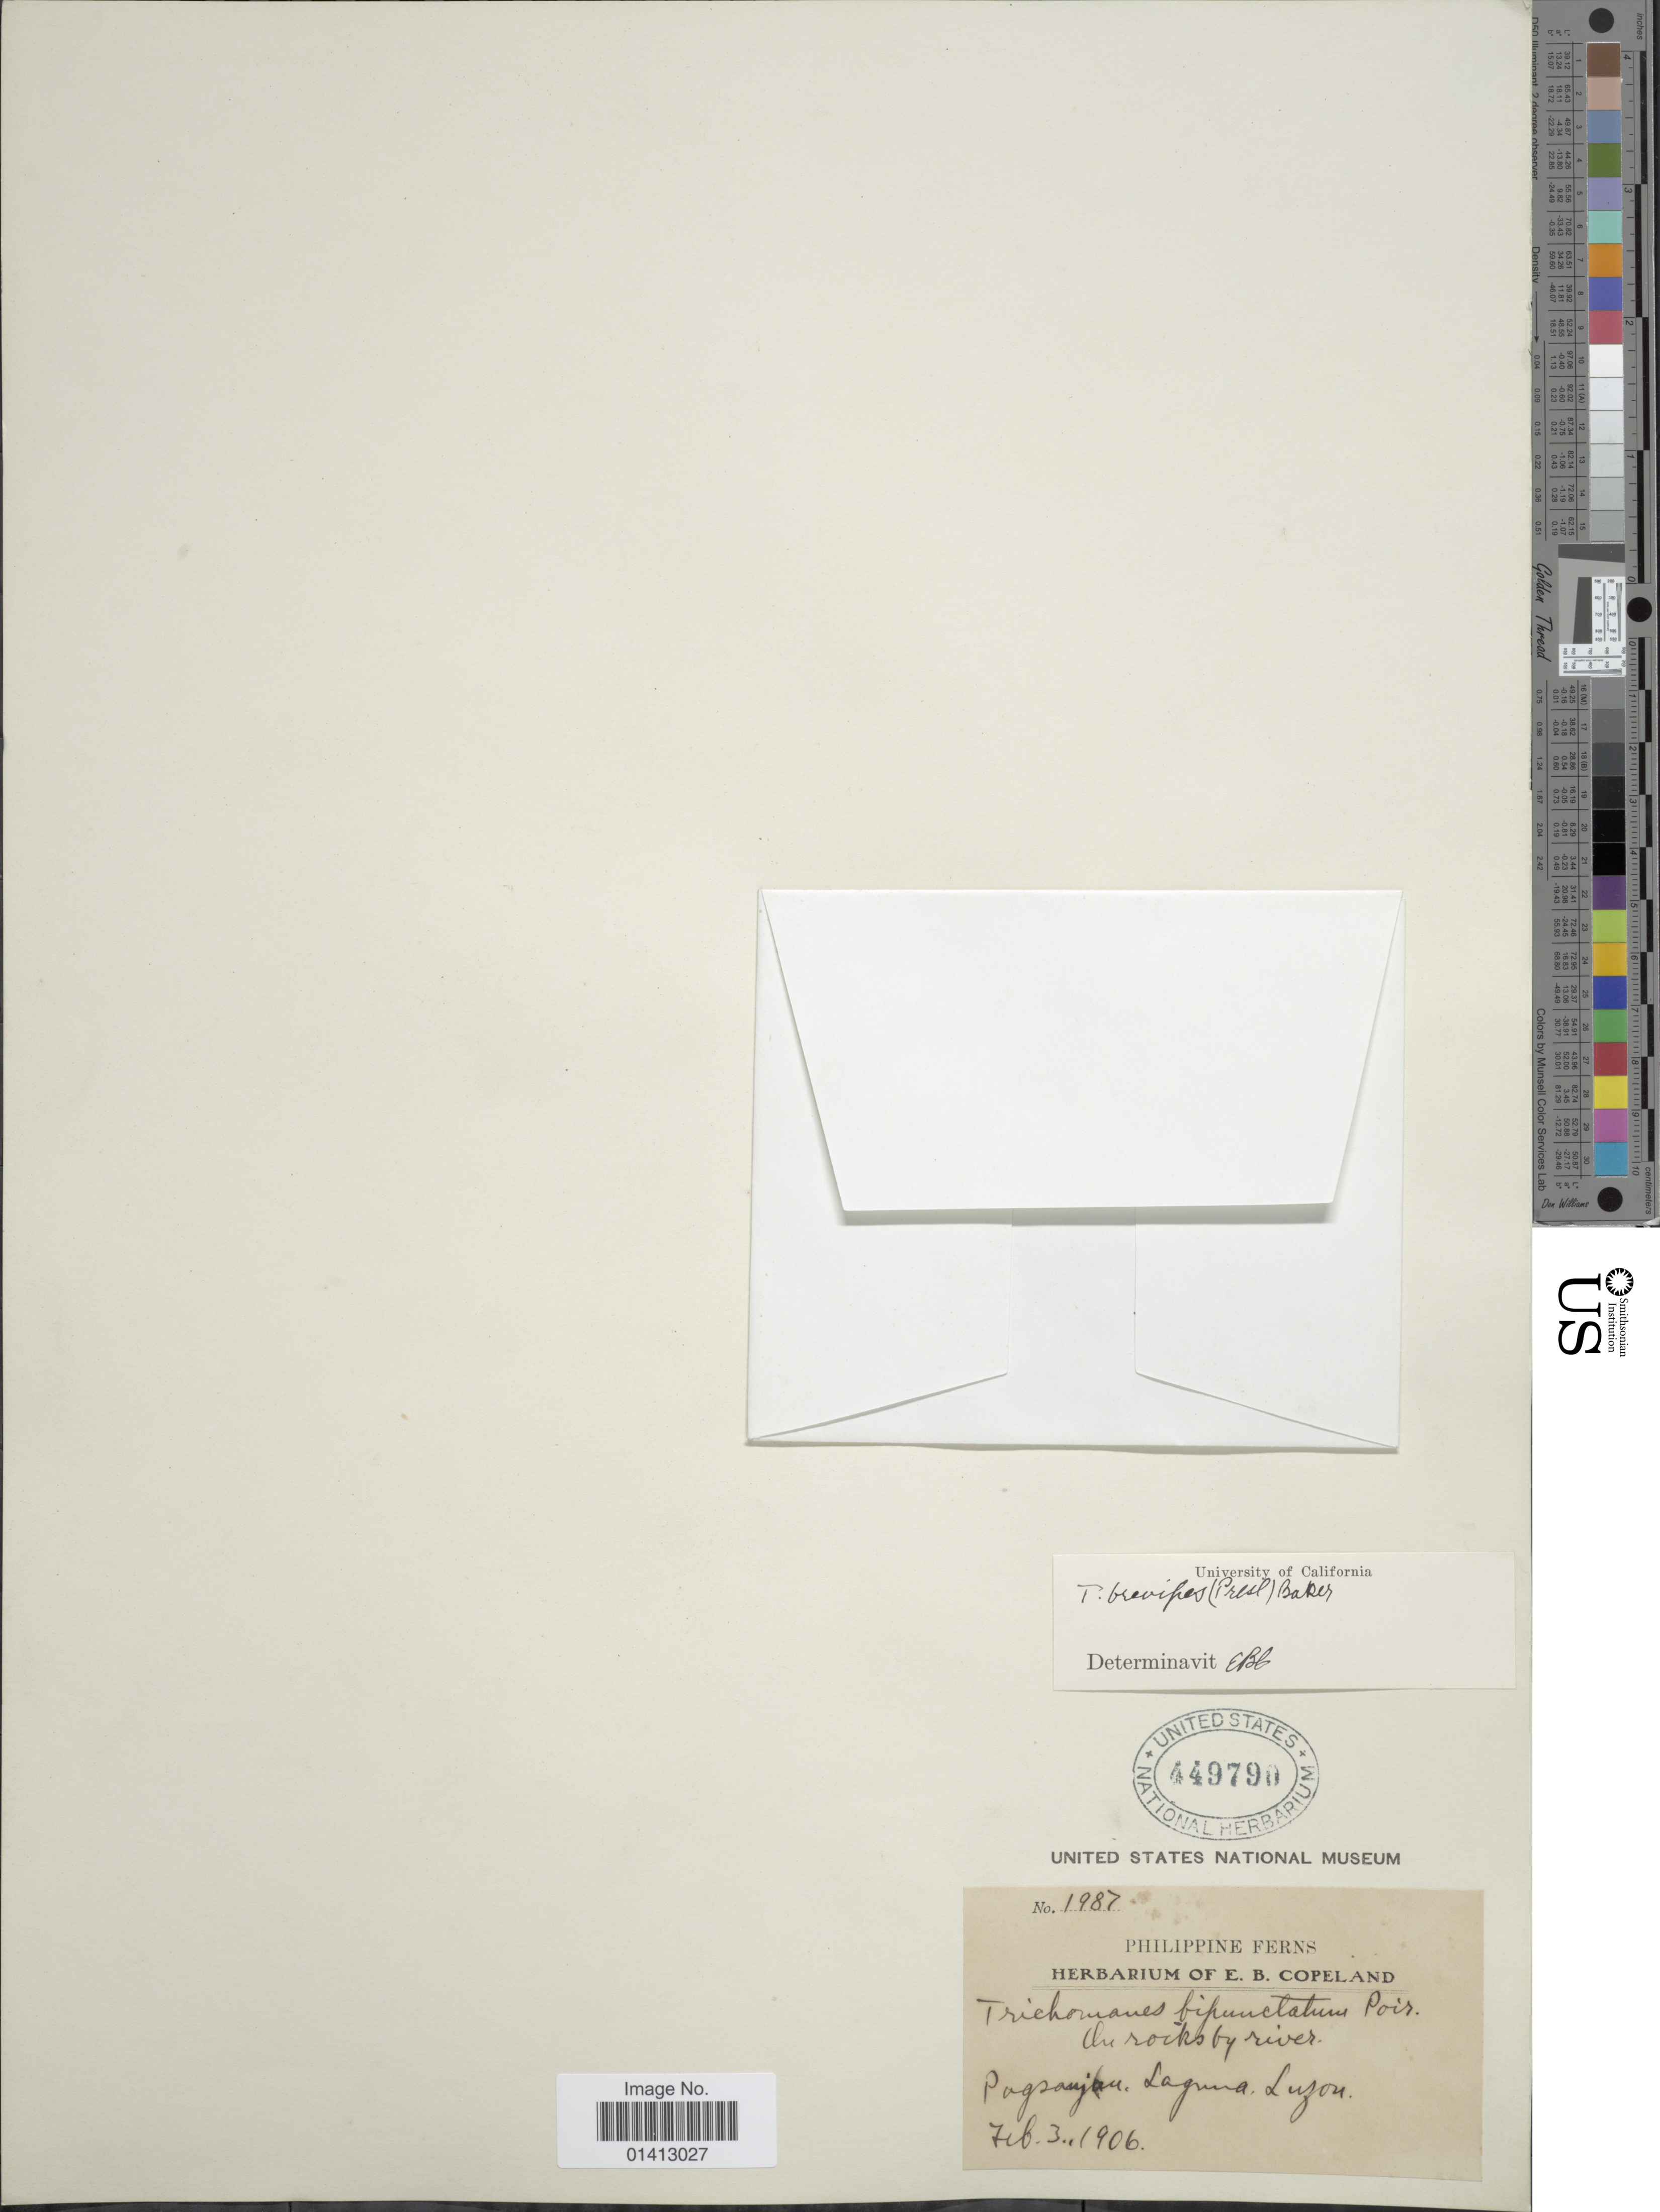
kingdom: Plantae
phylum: Tracheophyta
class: Polypodiopsida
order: Hymenophyllales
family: Hymenophyllaceae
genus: Crepidomanes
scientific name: Crepidomanes brevipes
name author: (C. Presl) Copel.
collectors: E. B. Copeland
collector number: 1987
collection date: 1906-02-03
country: Philippines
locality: Pagsanjbu, Laguna, Luzon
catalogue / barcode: US 449790